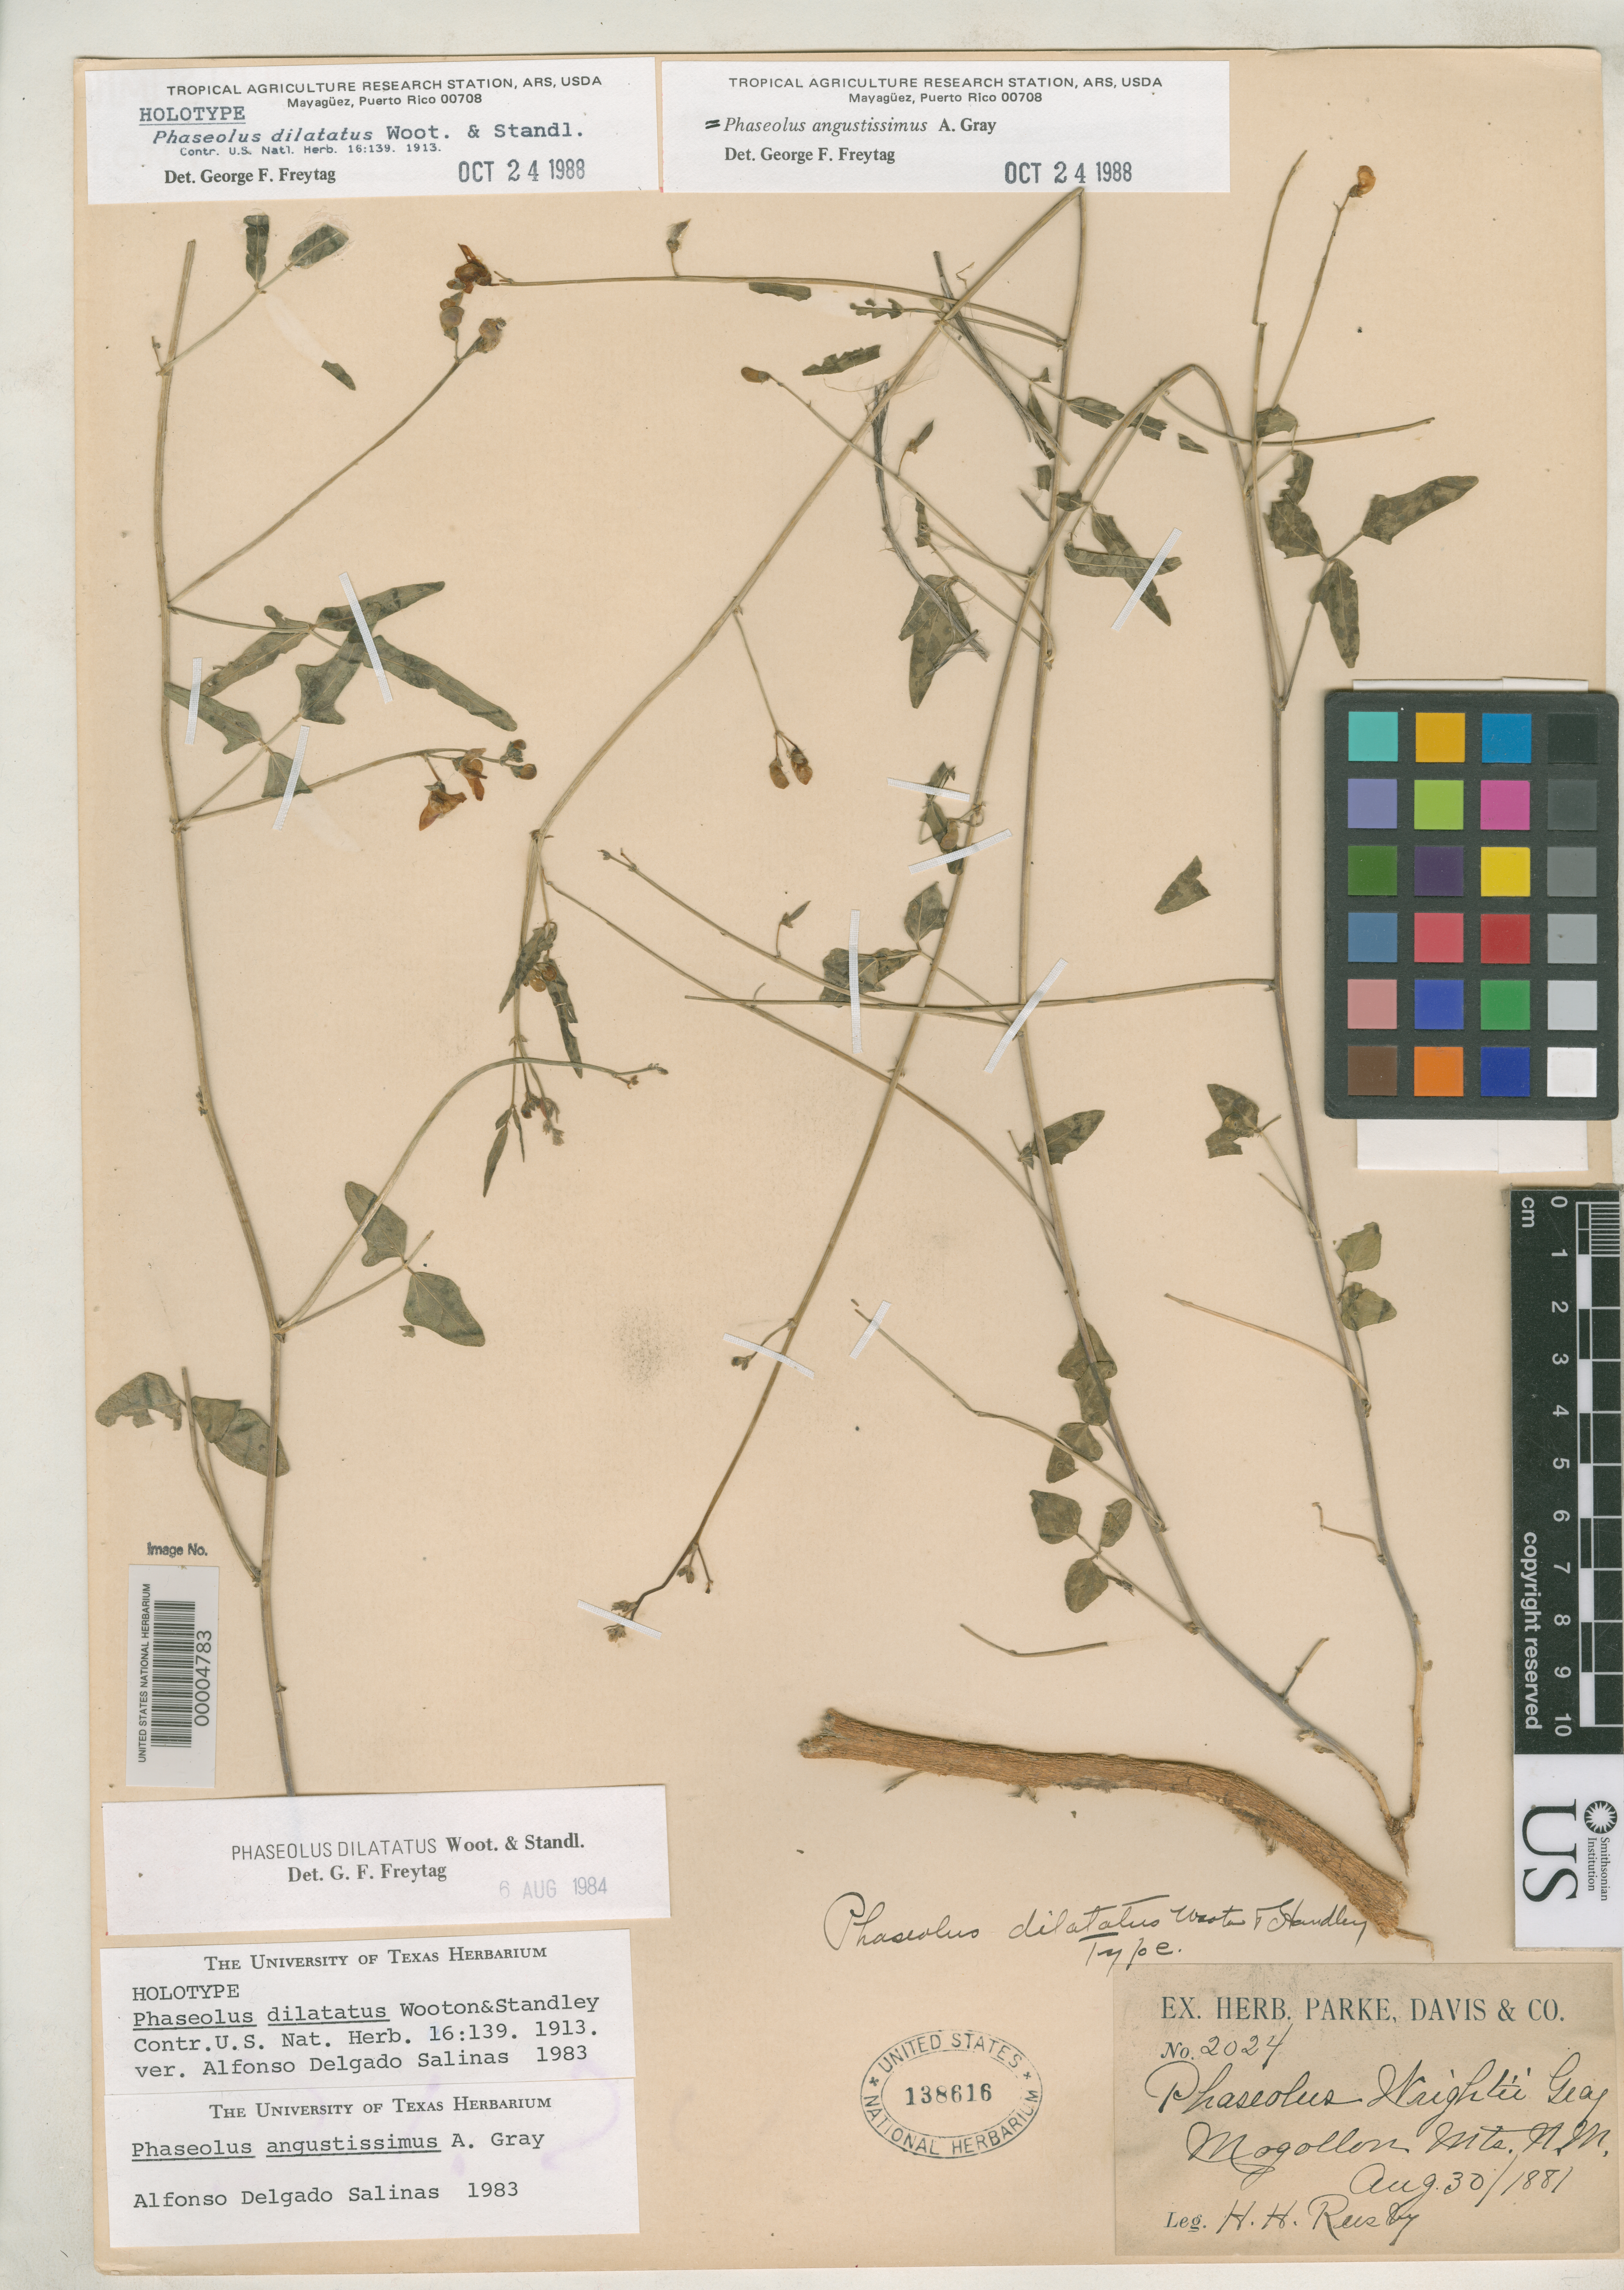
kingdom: Plantae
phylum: Tracheophyta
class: Magnoliopsida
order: Fabales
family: Fabaceae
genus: Phaseolus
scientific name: Phaseolus dilatatus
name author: Wooton & Standl.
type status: Holotype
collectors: H. H. Rusby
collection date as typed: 30 Aug 1881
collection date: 1881-08-30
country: United States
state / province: New Mexico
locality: Mogollon Mts.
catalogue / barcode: US 138616